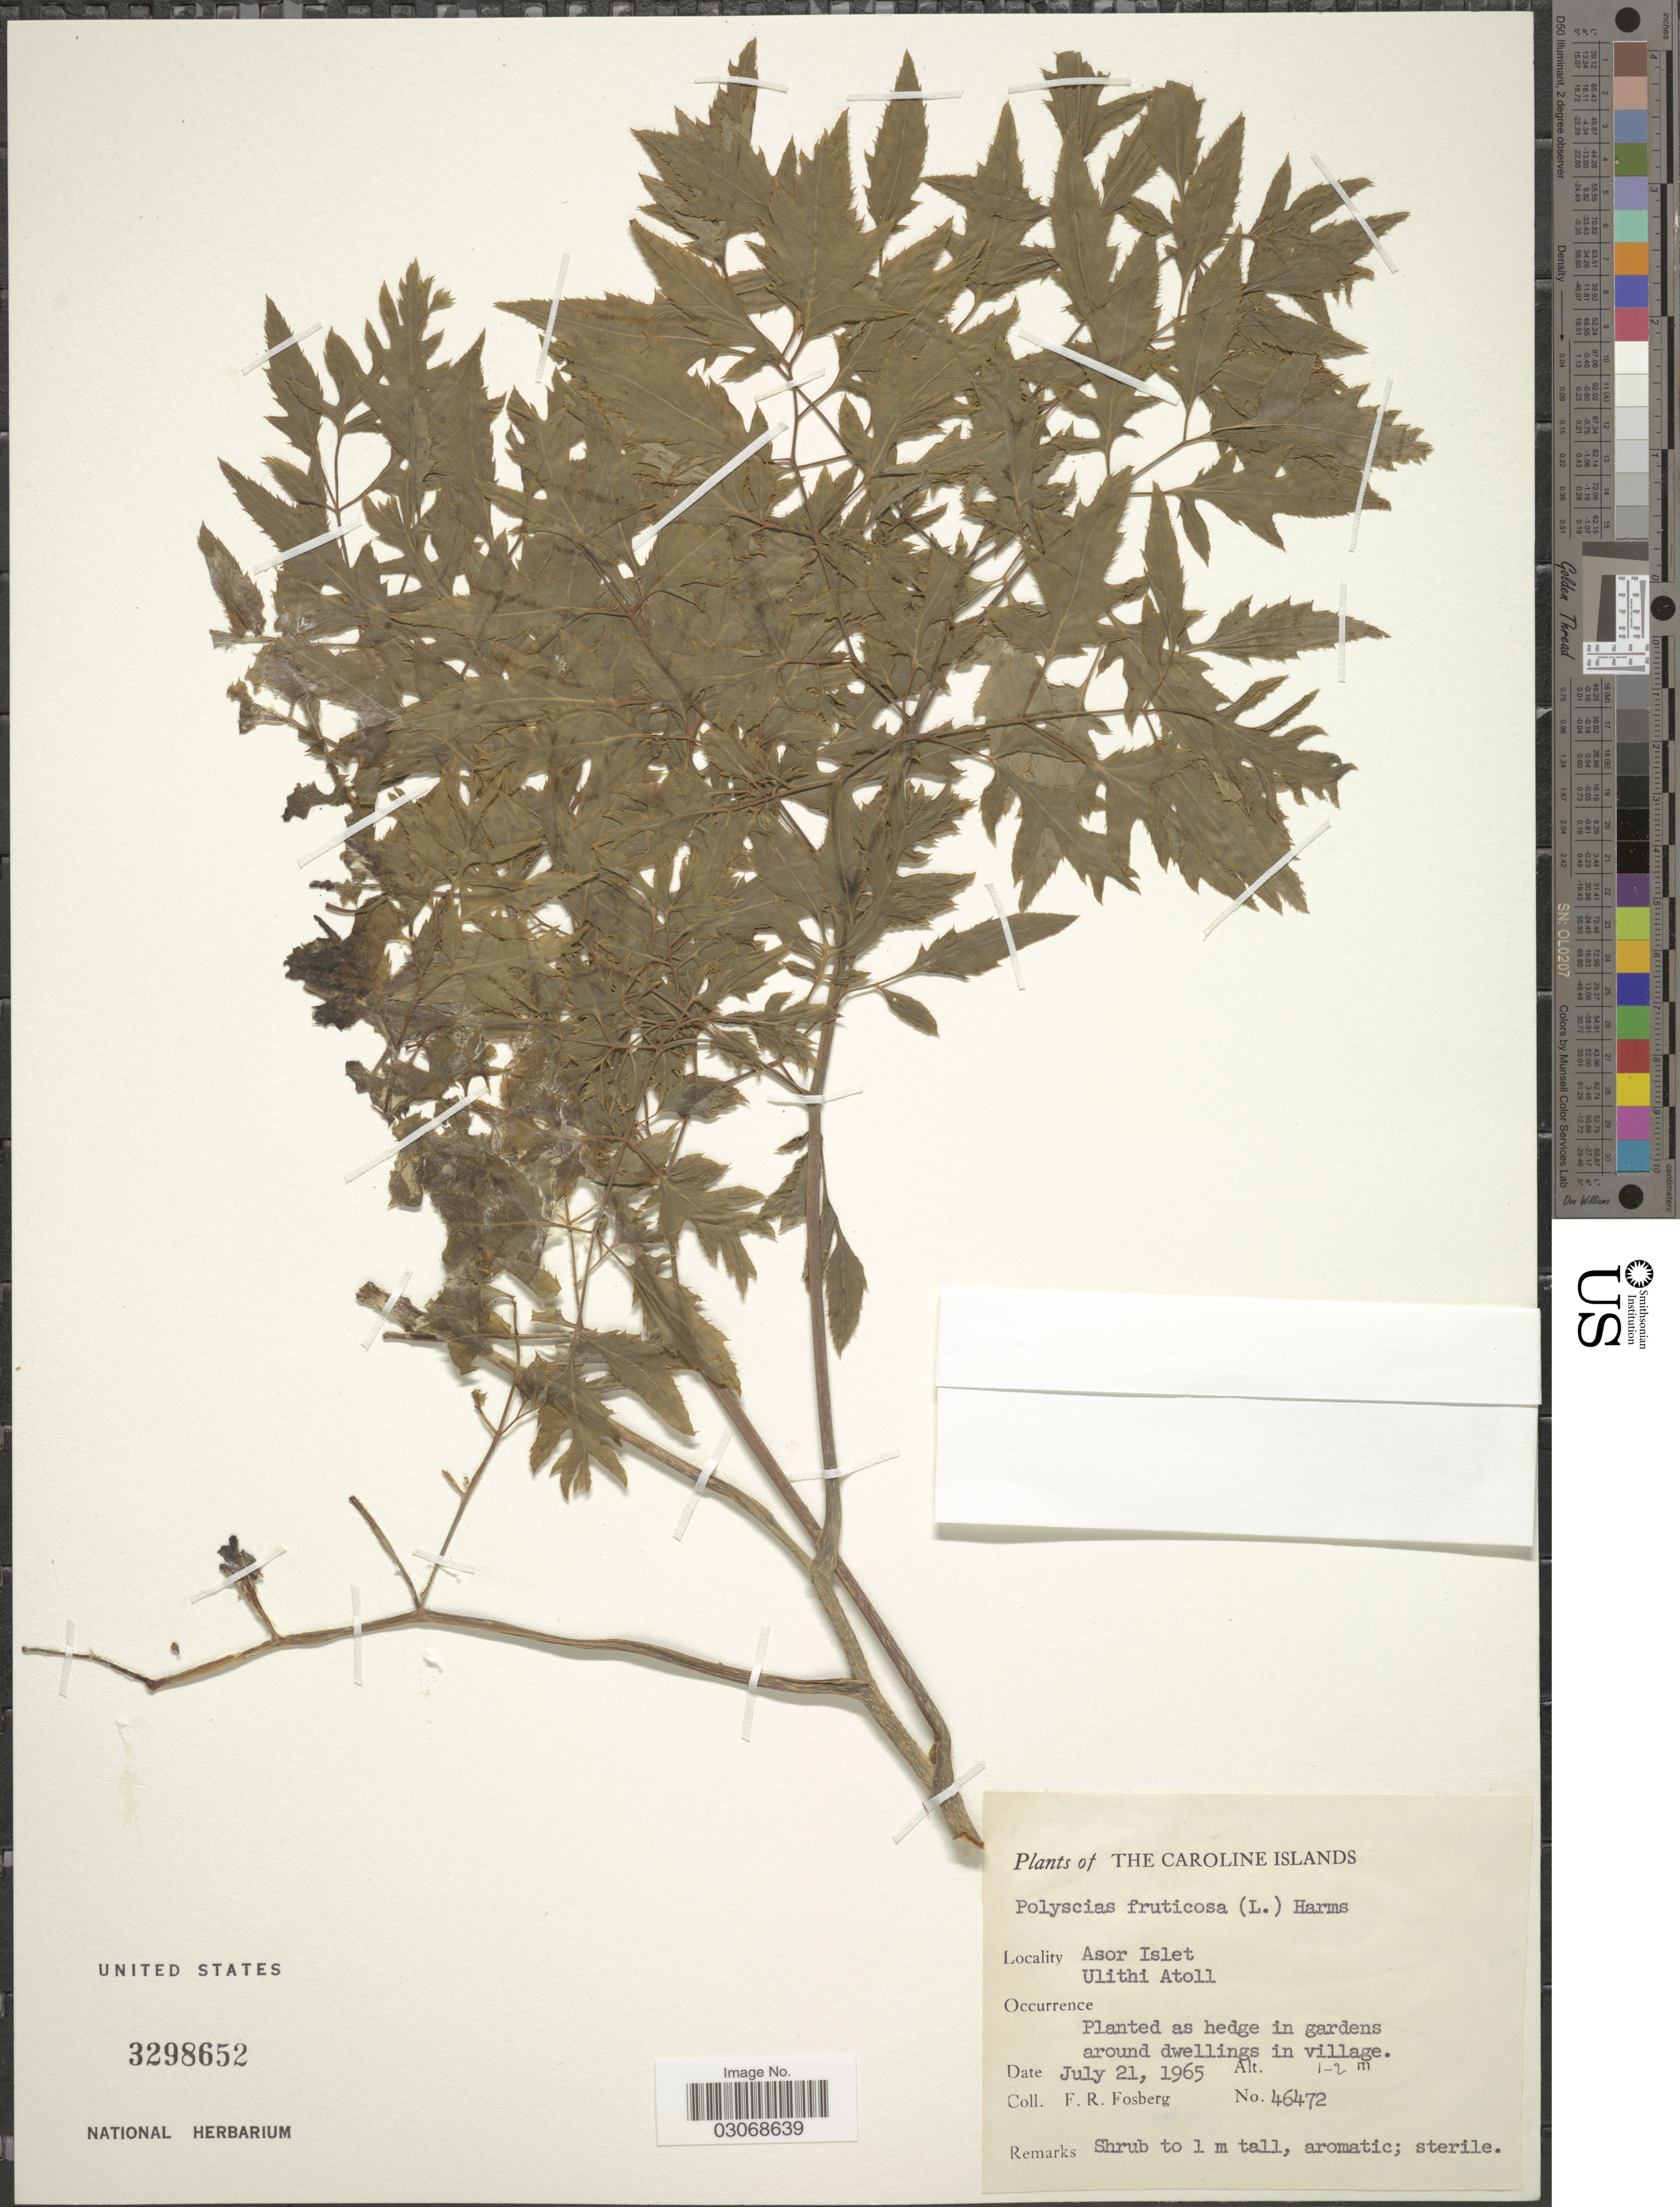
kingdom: Plantae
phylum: Tracheophyta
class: Magnoliopsida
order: Apiales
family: Araliaceae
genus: Polyscias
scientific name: Polyscias fruticosa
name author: (L.) Harms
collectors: F. R. Fosberg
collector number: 46472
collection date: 1965-07-21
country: Micronesia, Federated States of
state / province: Yap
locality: The Caroline Islands, Asor Islet, Ulithi Atoll.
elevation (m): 1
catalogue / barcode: US 3298652